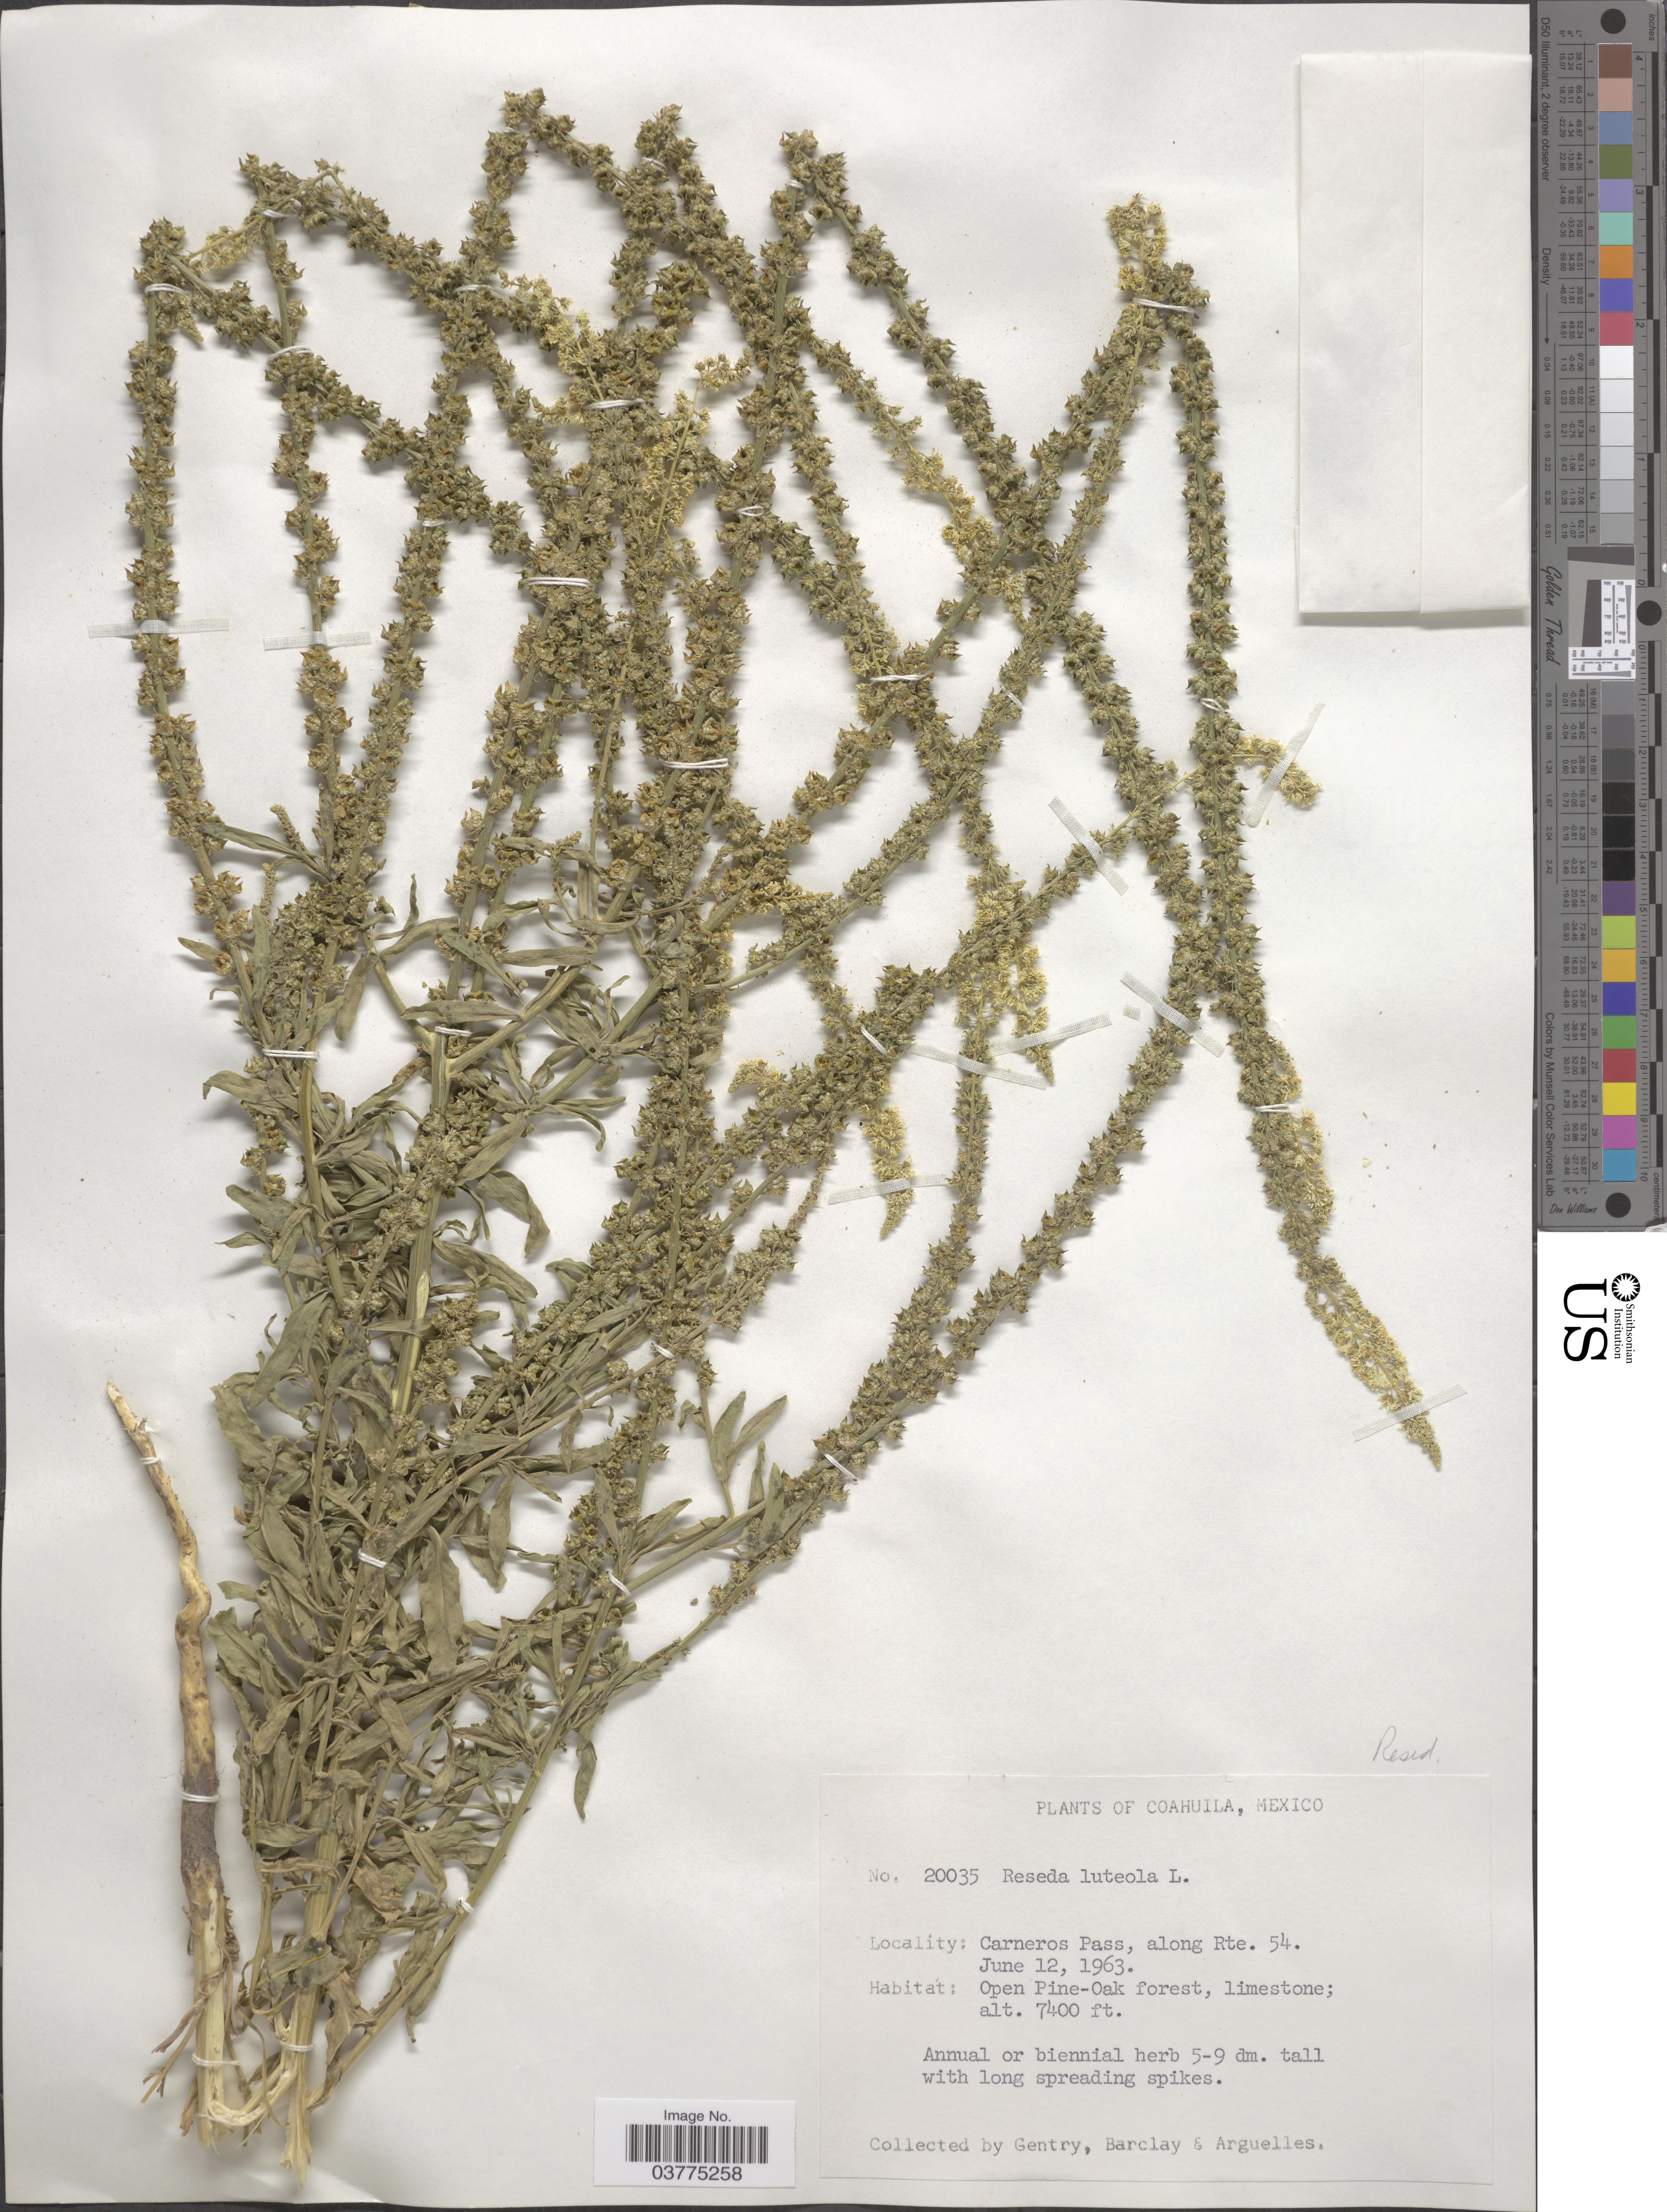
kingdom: Plantae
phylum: Tracheophyta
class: Magnoliopsida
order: Brassicales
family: Resedaceae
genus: Reseda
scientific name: Reseda luteola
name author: L.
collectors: Gentry, --, -- Barclay & Arguelles, --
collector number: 20035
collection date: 1963-06-12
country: Mexico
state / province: Coahuila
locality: Carneros Pass, along Rte. 54.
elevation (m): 2256